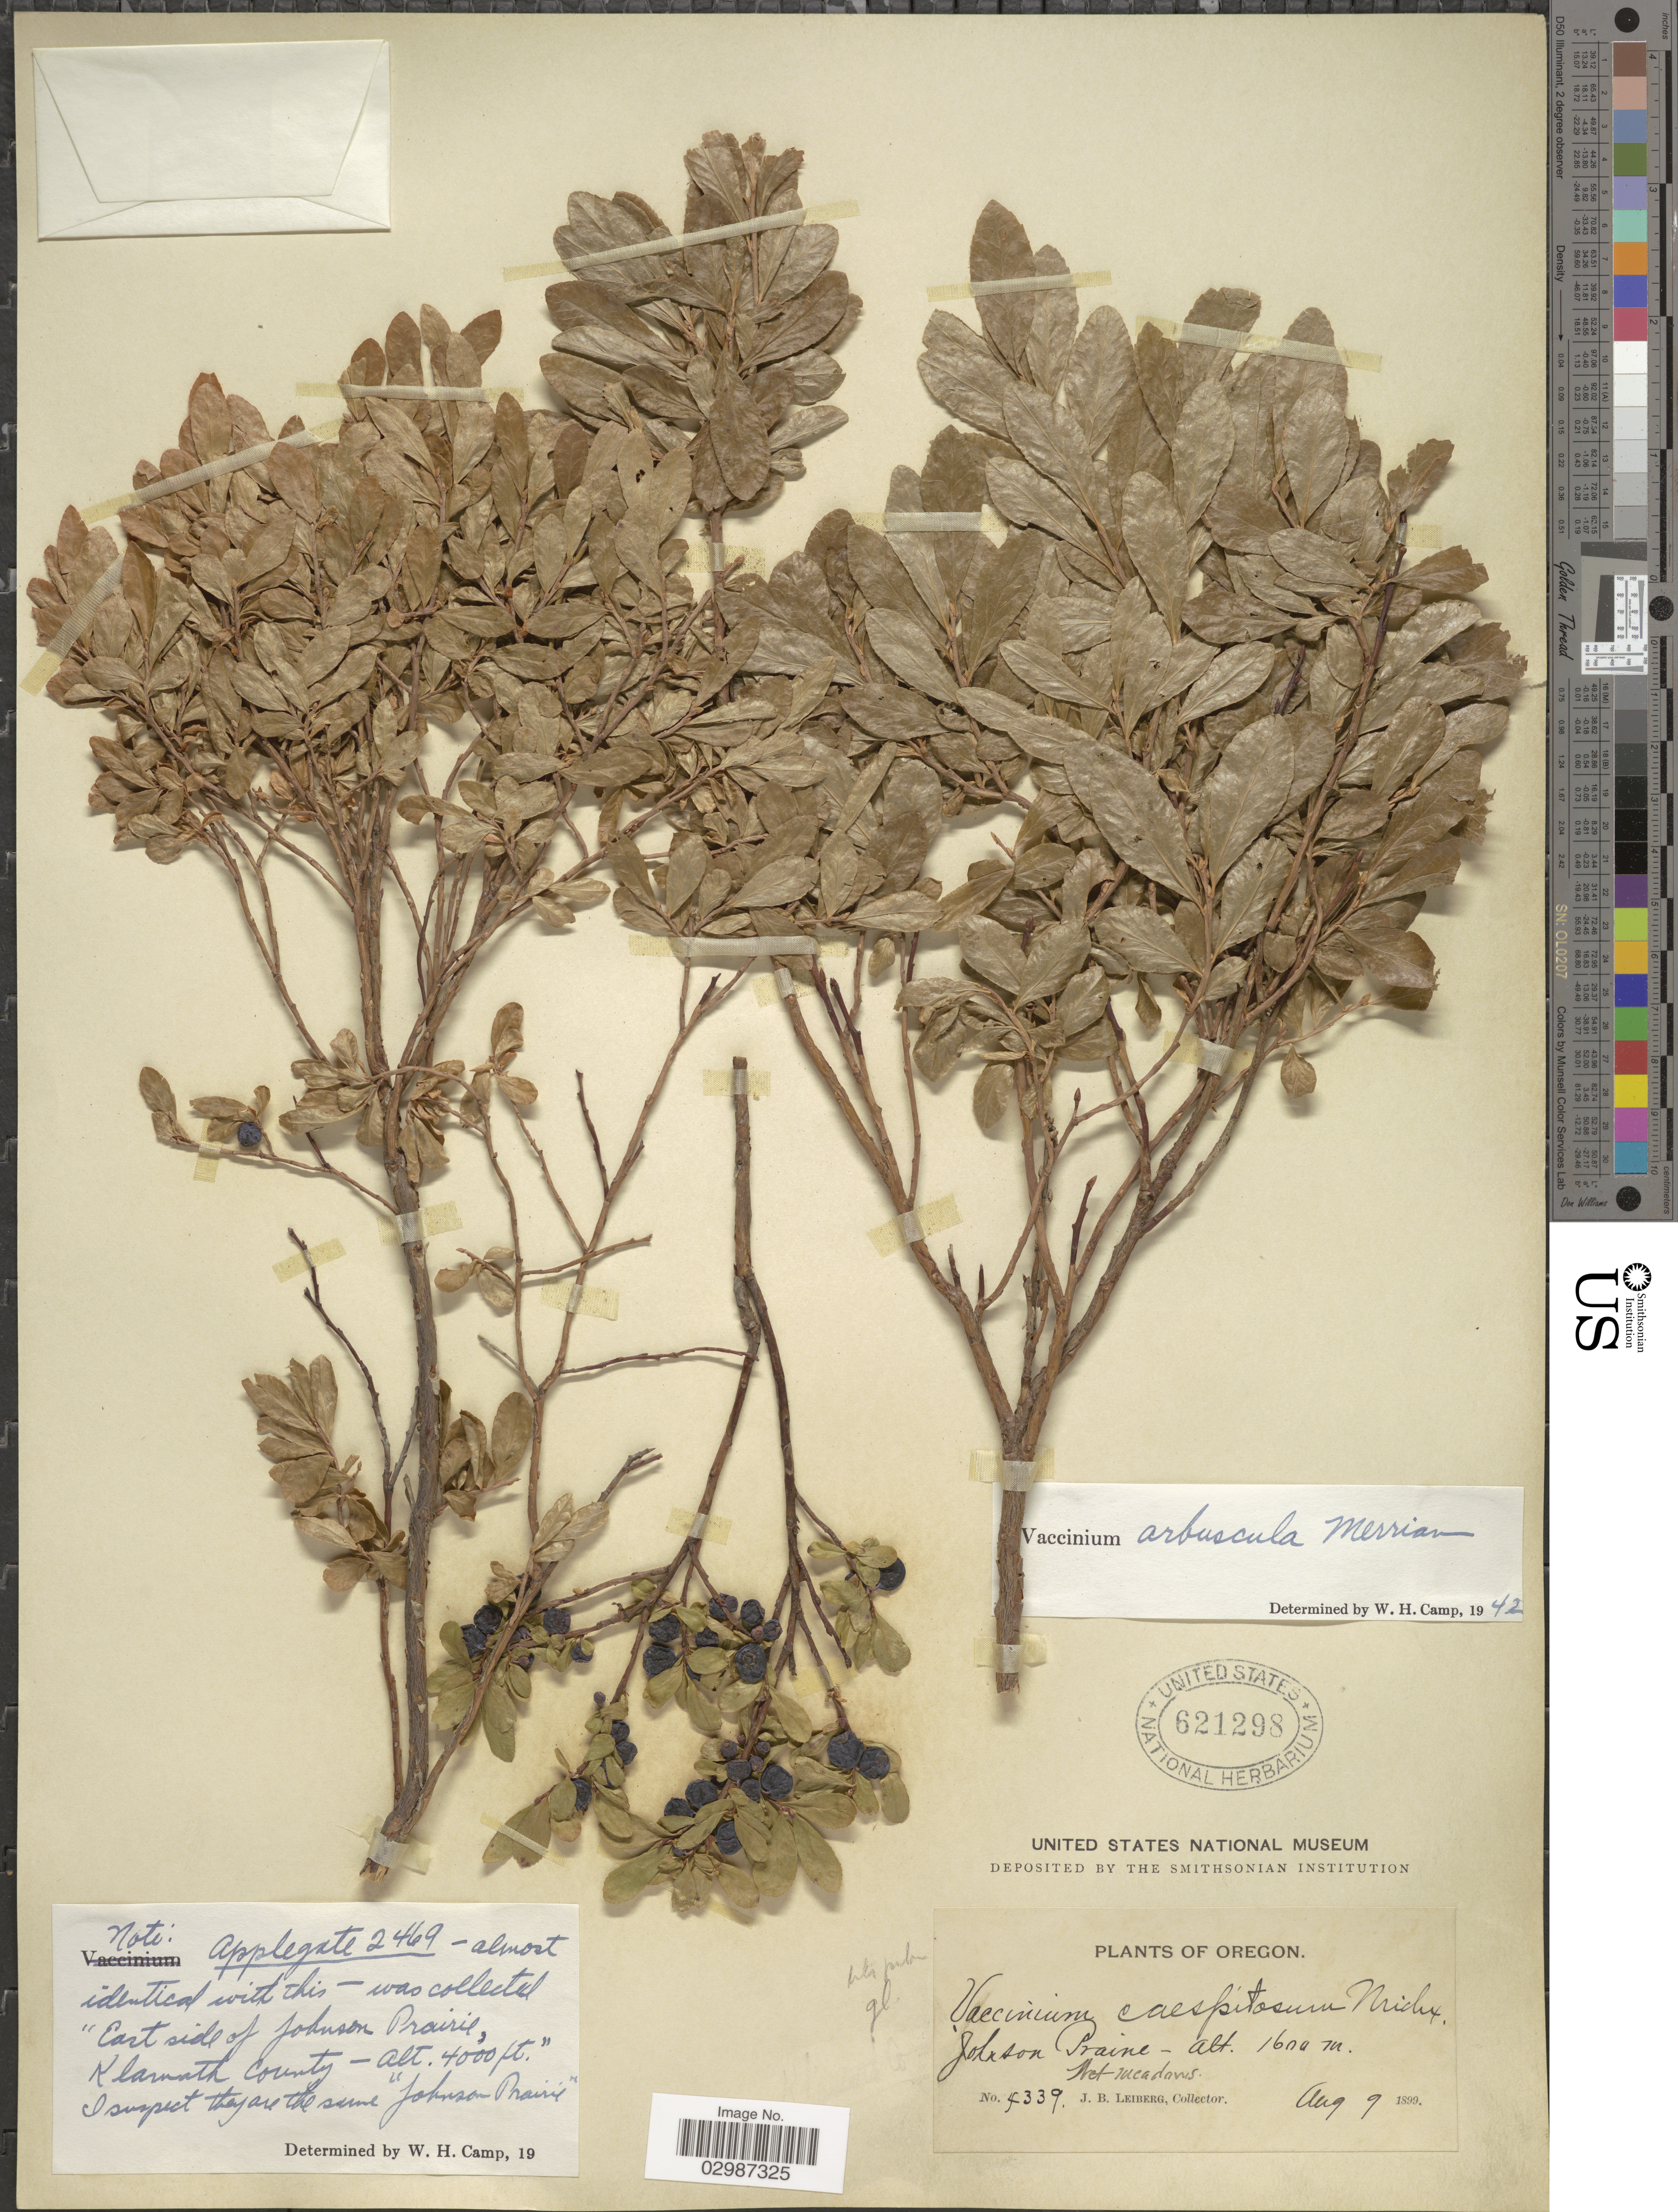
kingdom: Plantae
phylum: Tracheophyta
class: Magnoliopsida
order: Ericales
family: Ericaceae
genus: Vaccinium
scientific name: Vaccinium arbuscula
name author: (A. Gray) Merriam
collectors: J. B. Leiberg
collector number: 4339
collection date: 1899-08-09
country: United States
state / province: Oregon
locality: Johnson Praine.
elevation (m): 1600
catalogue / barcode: US 621298